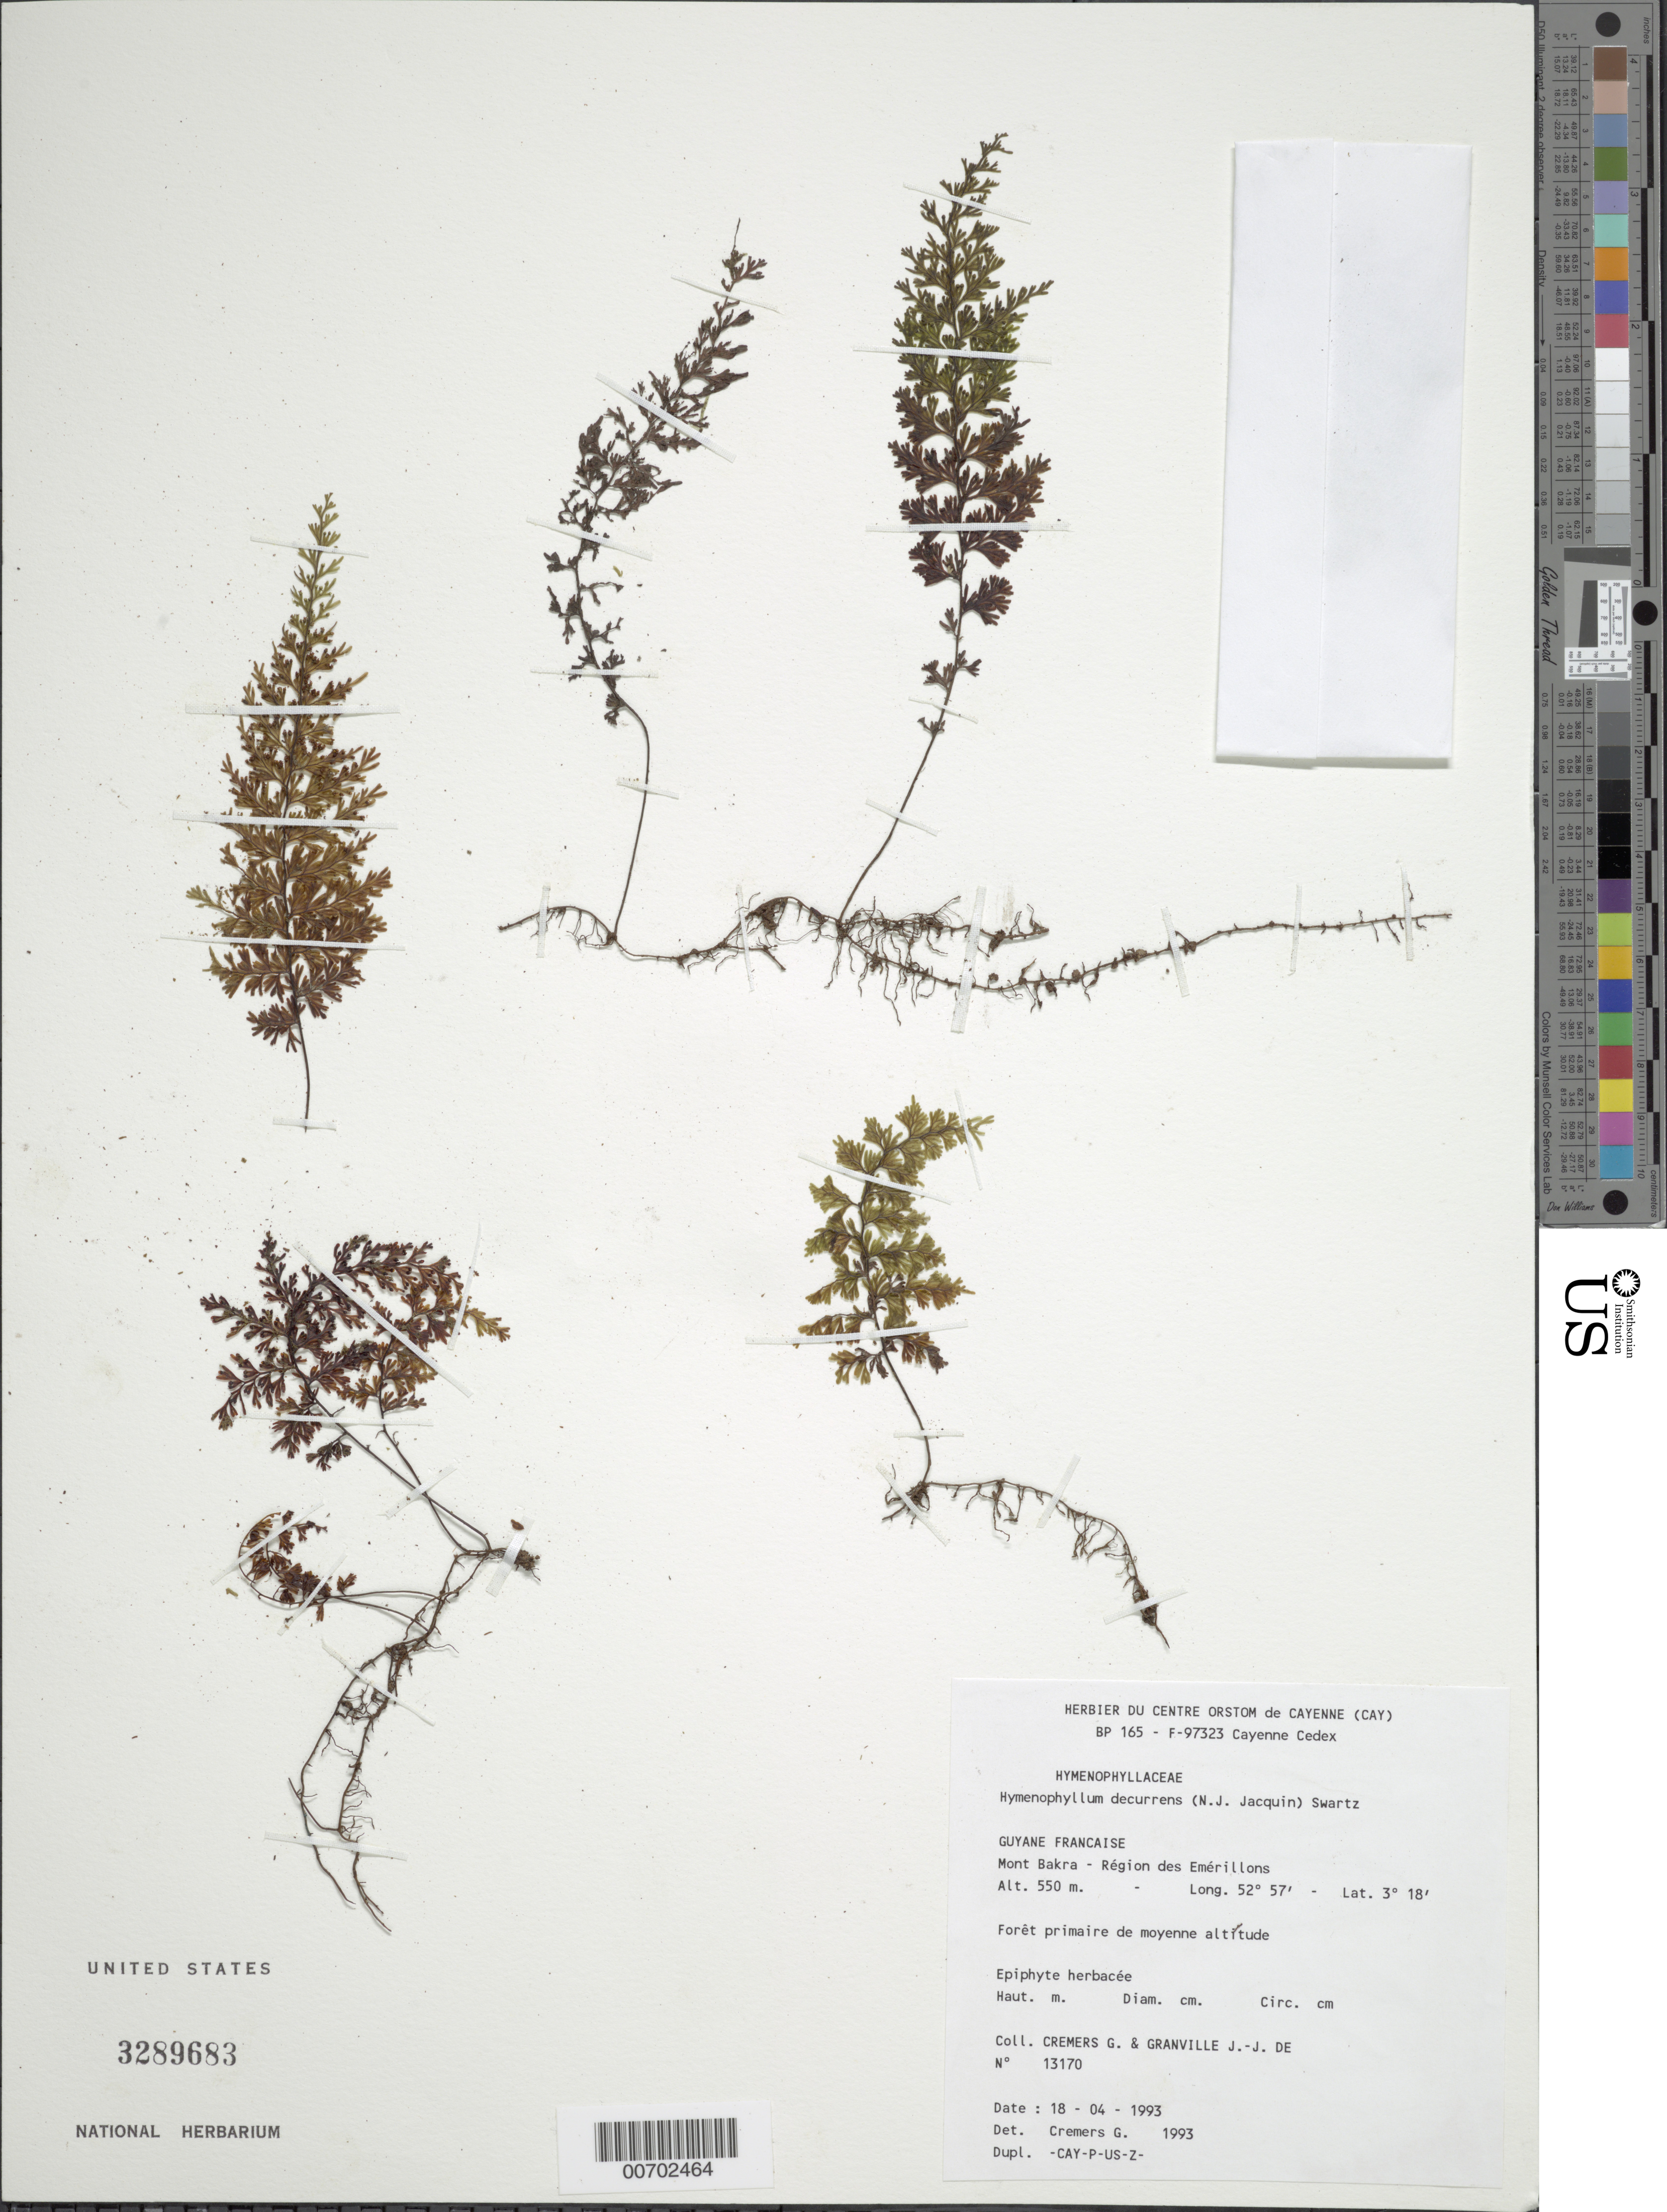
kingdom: Plantae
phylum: Tracheophyta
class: Polypodiopsida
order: Hymenophyllales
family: Hymenophyllaceae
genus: Hymenophyllum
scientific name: Hymenophyllum decurrens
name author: (Jacq.) Sw.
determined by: Cremers, Georges A.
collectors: G. Cremers & J.-J. de Granville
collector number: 13170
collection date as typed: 18-Apr-93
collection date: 1993-04-18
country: French Guiana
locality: Mont Bakra, région des Emérillons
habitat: Forêt primaire de moyenne altitude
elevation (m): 550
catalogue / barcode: US 3289683